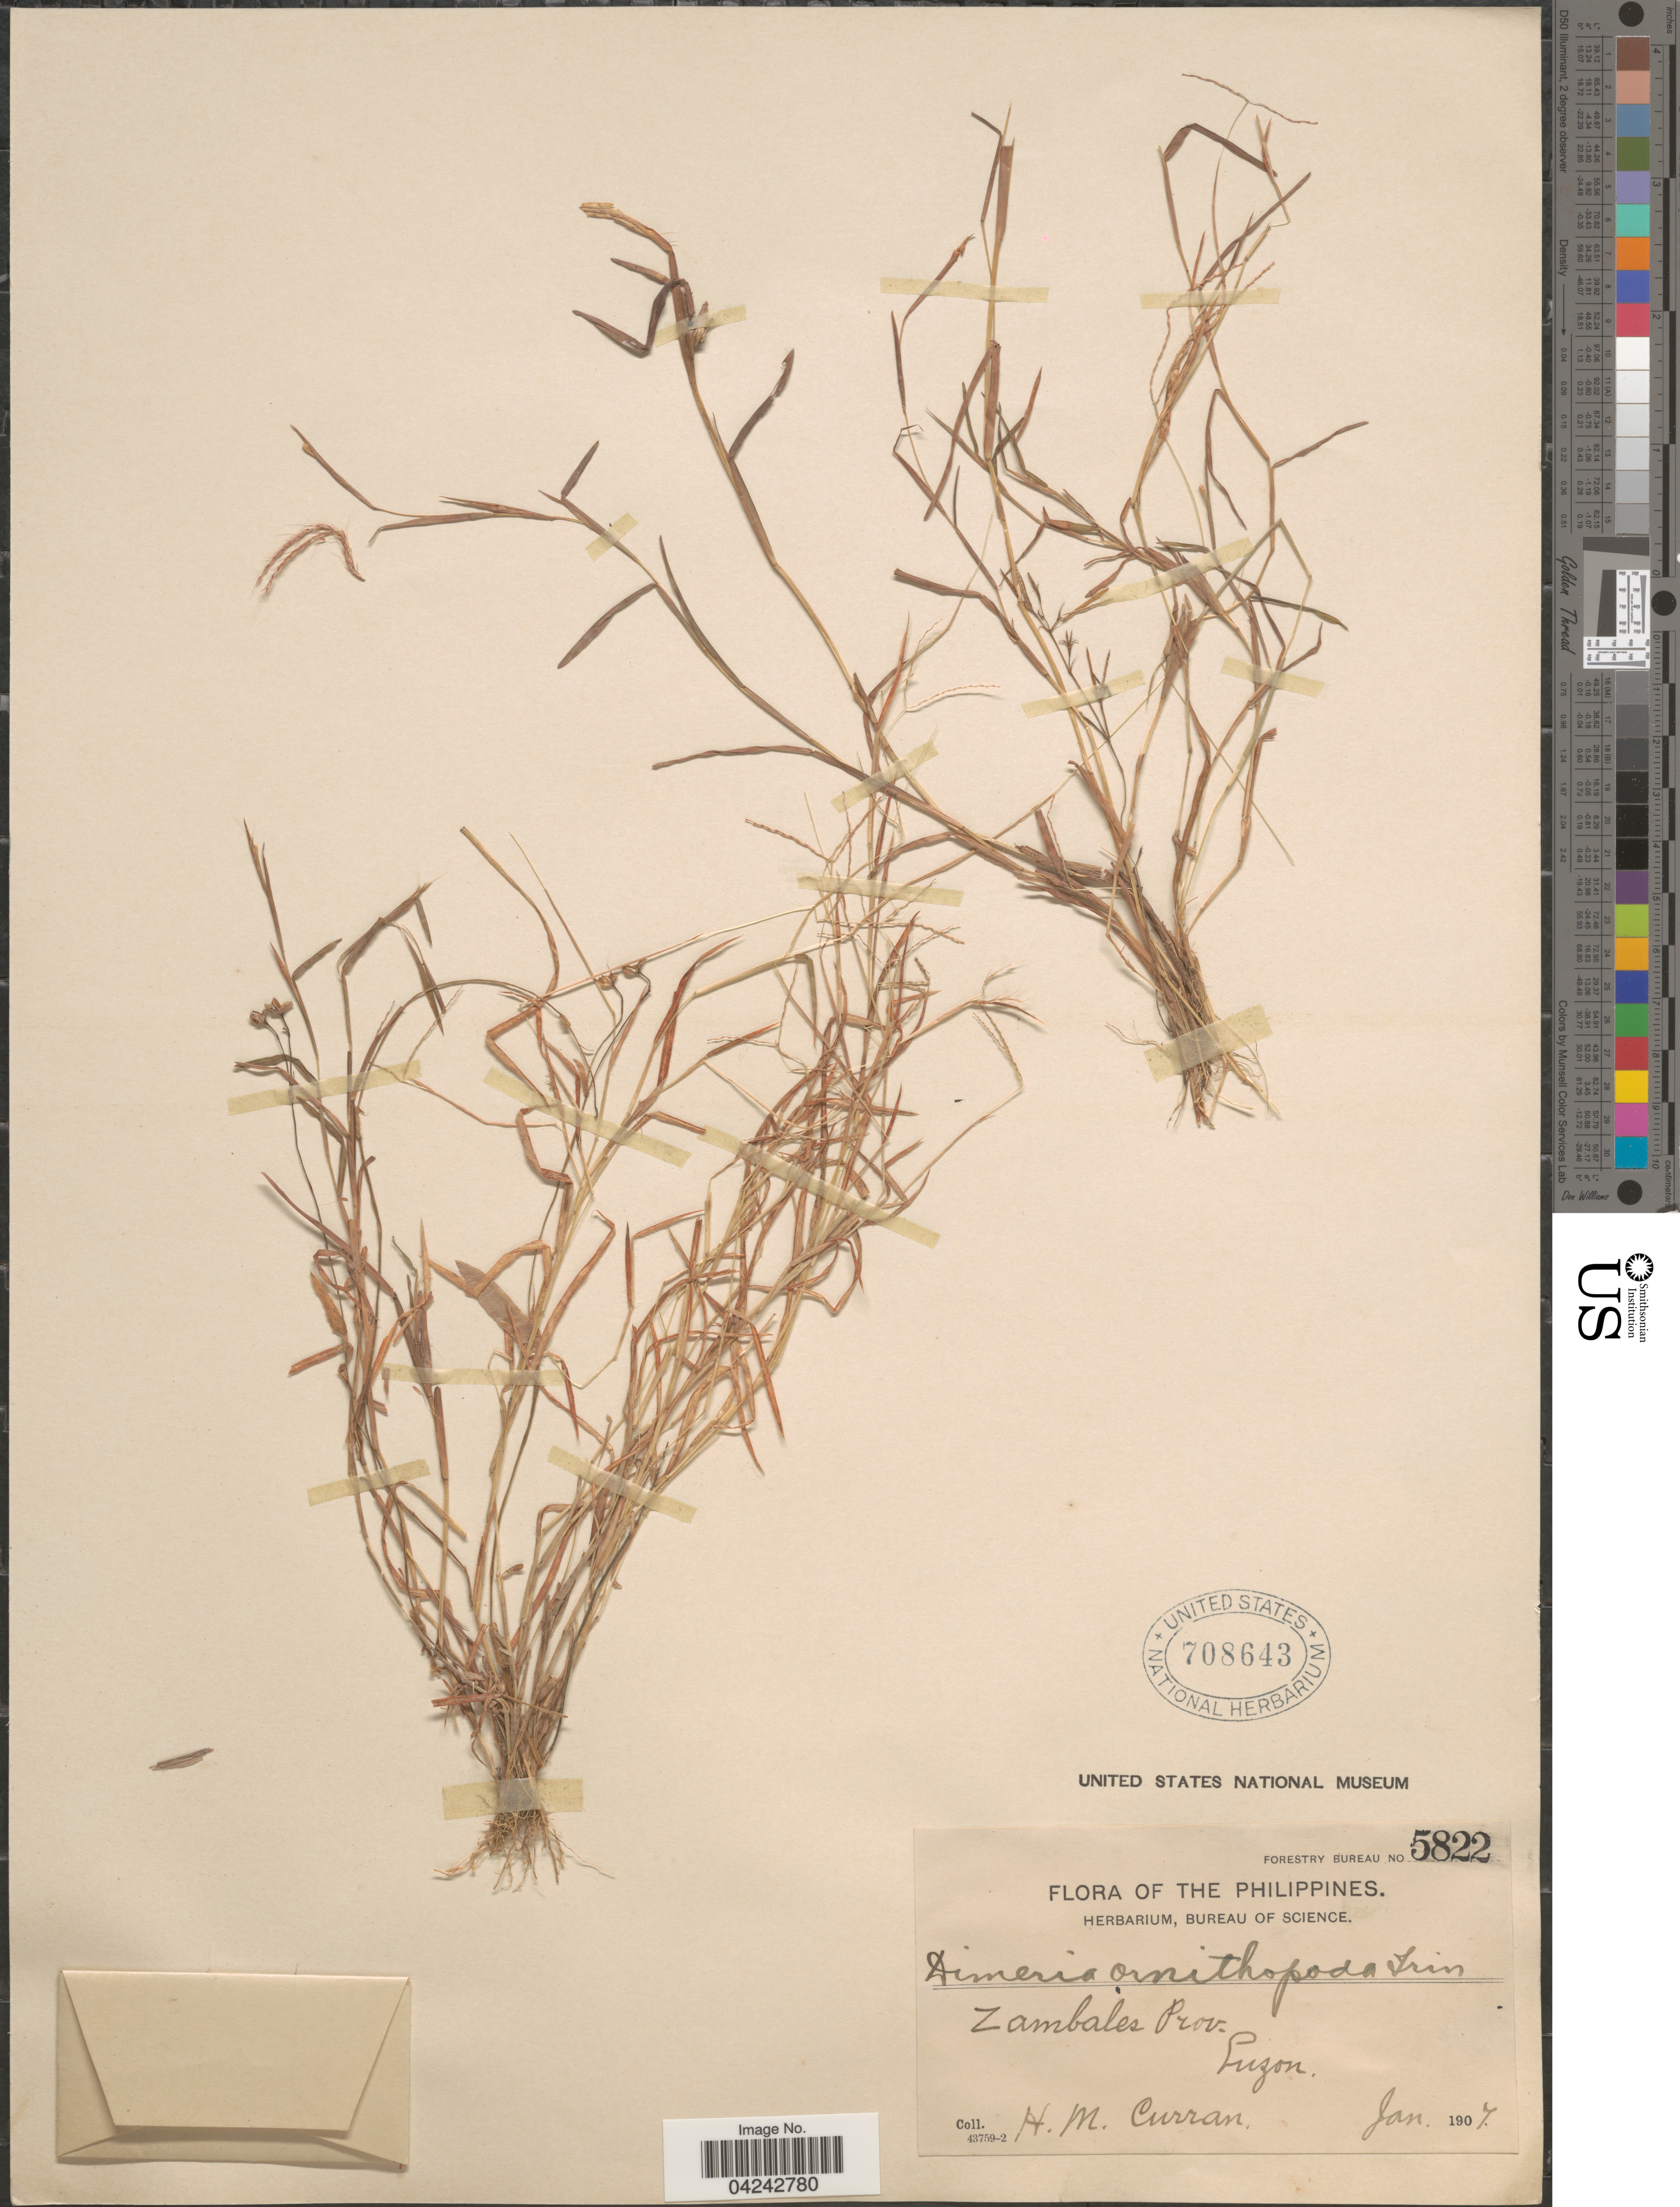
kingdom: Plantae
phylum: Tracheophyta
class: Liliopsida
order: Poales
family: Poaceae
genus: Dimeria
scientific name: Dimeria ornithopoda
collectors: H. M. Curran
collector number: Forestry Bureau 5822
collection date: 1907-01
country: Philippines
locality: Zambales Prov. Luzon.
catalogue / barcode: US 708643